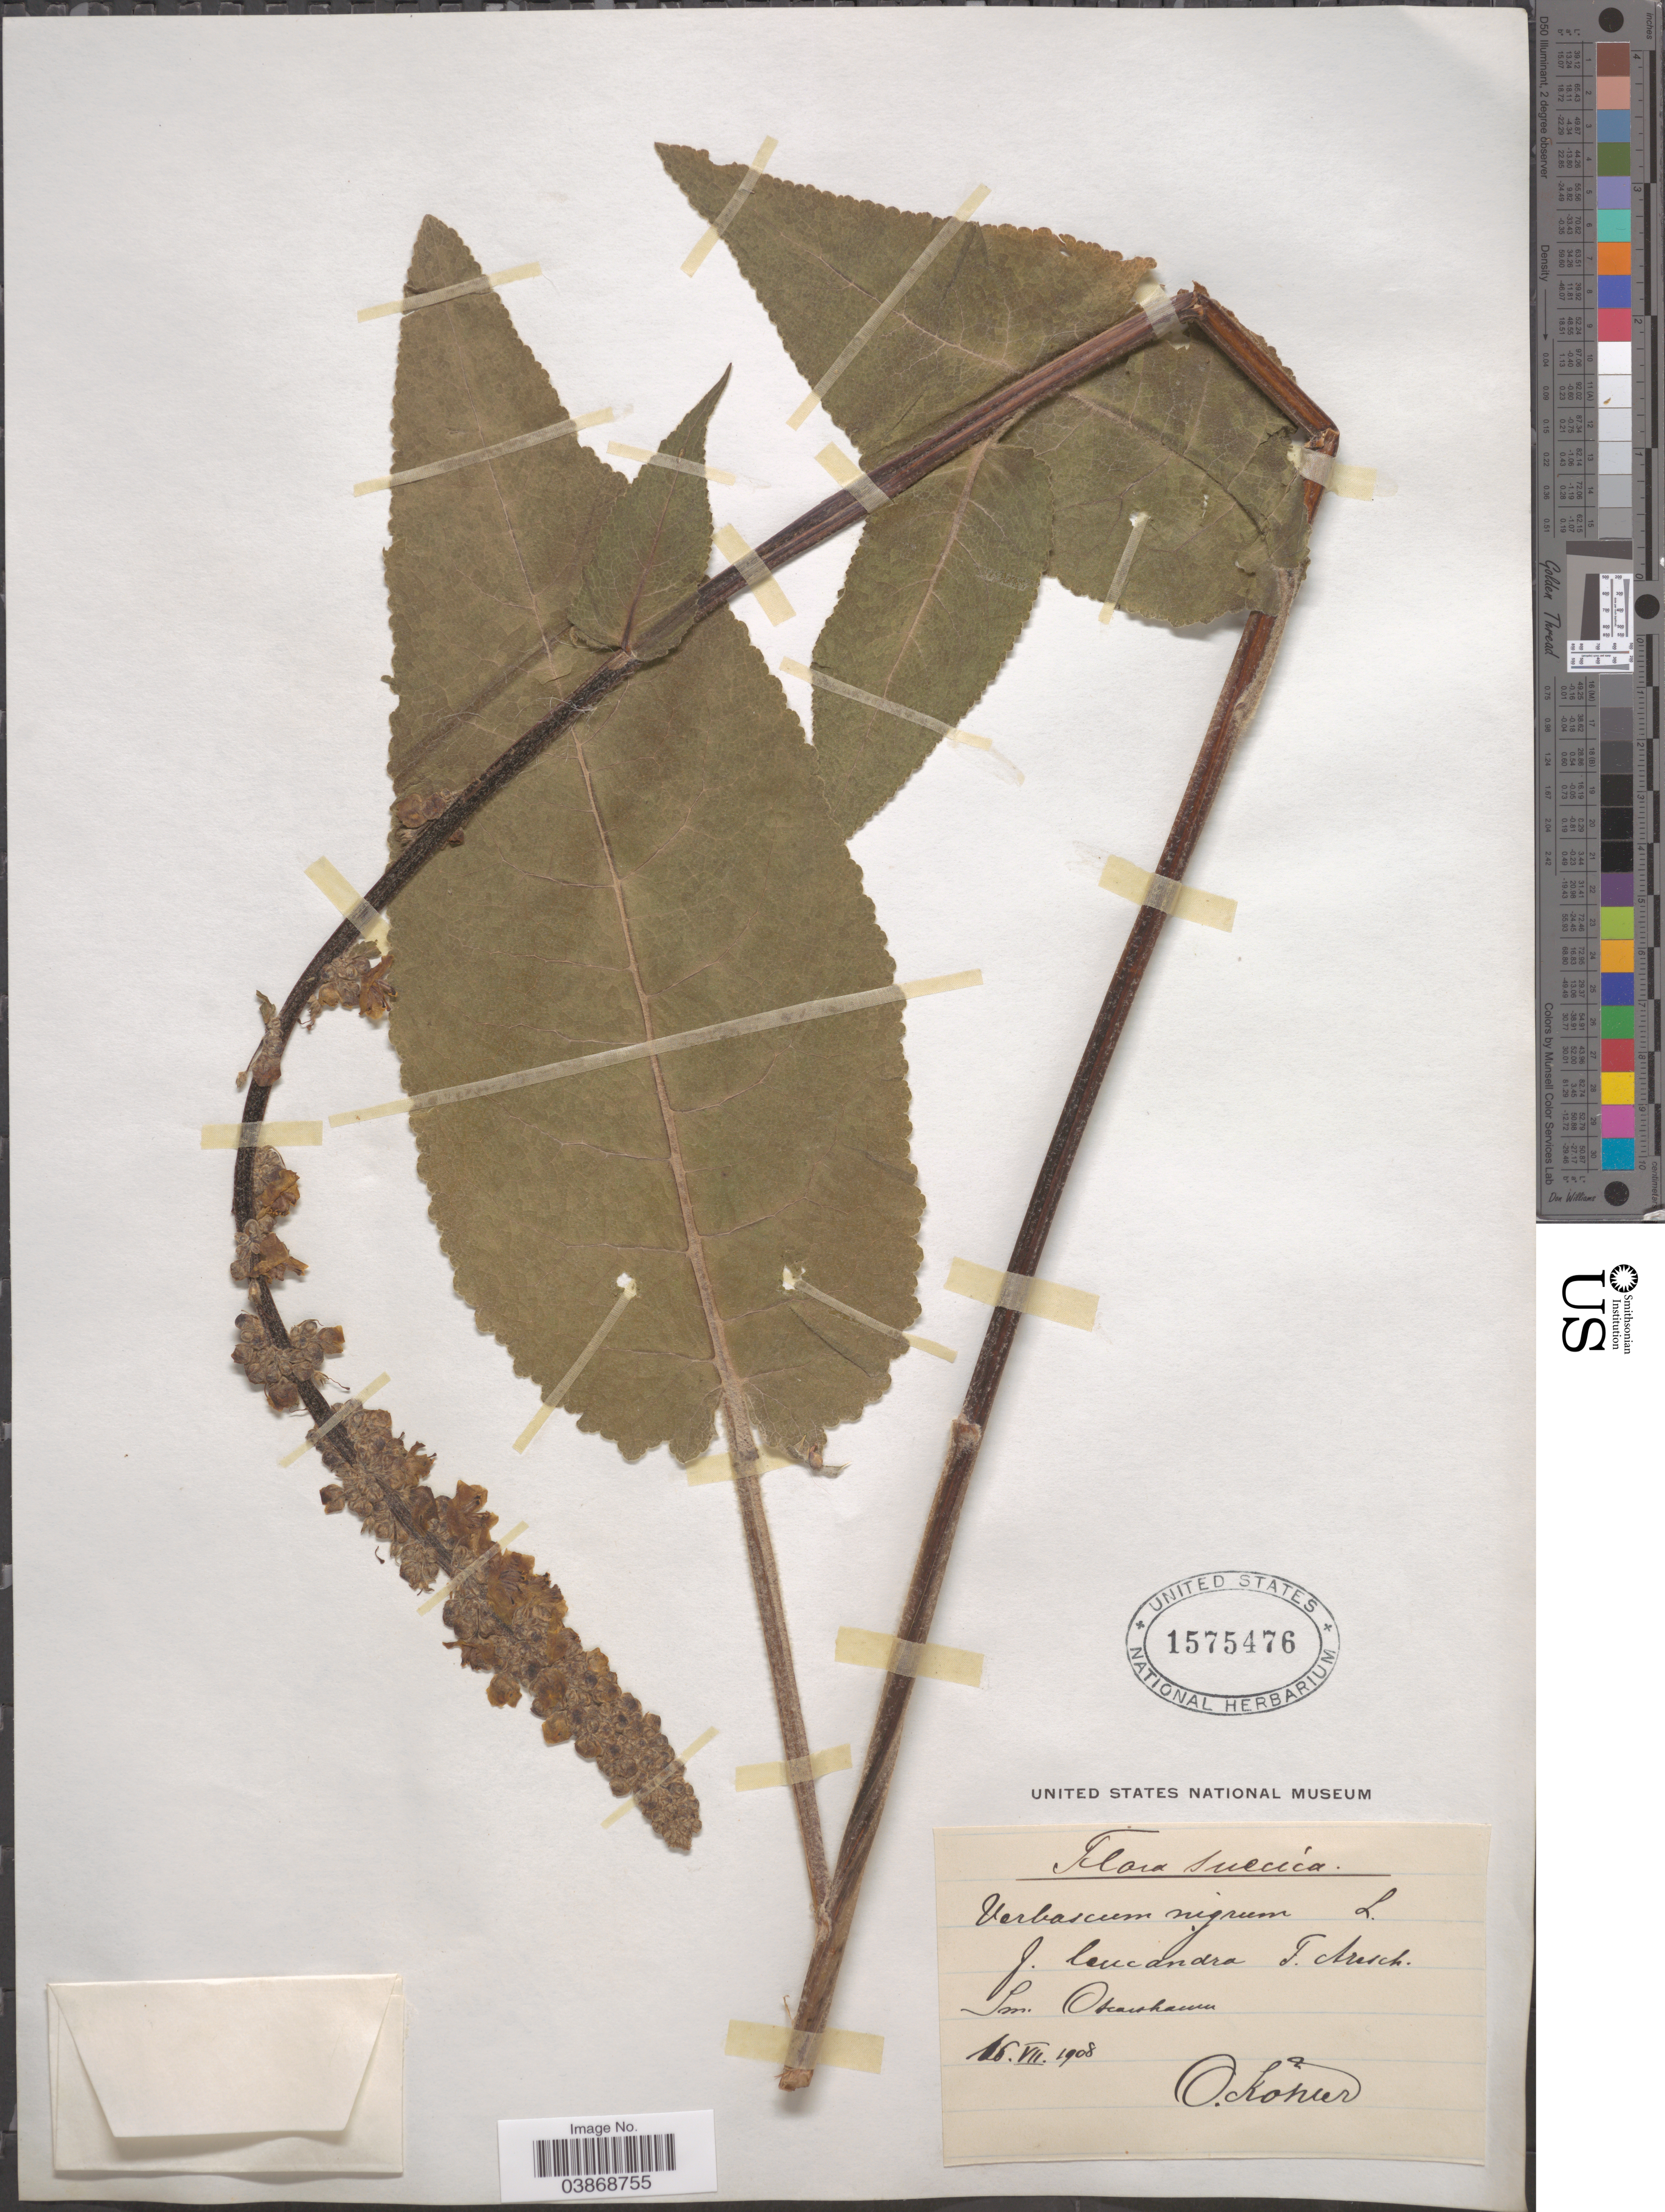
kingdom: Plantae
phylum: Tracheophyta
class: Magnoliopsida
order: Lamiales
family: Scrophulariaceae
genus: Verbascum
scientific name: Verbascum nigrum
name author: L.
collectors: O. Köhler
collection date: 1908-07-16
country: Sweden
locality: Sm. Oscarshamn.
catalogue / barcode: US 1575476